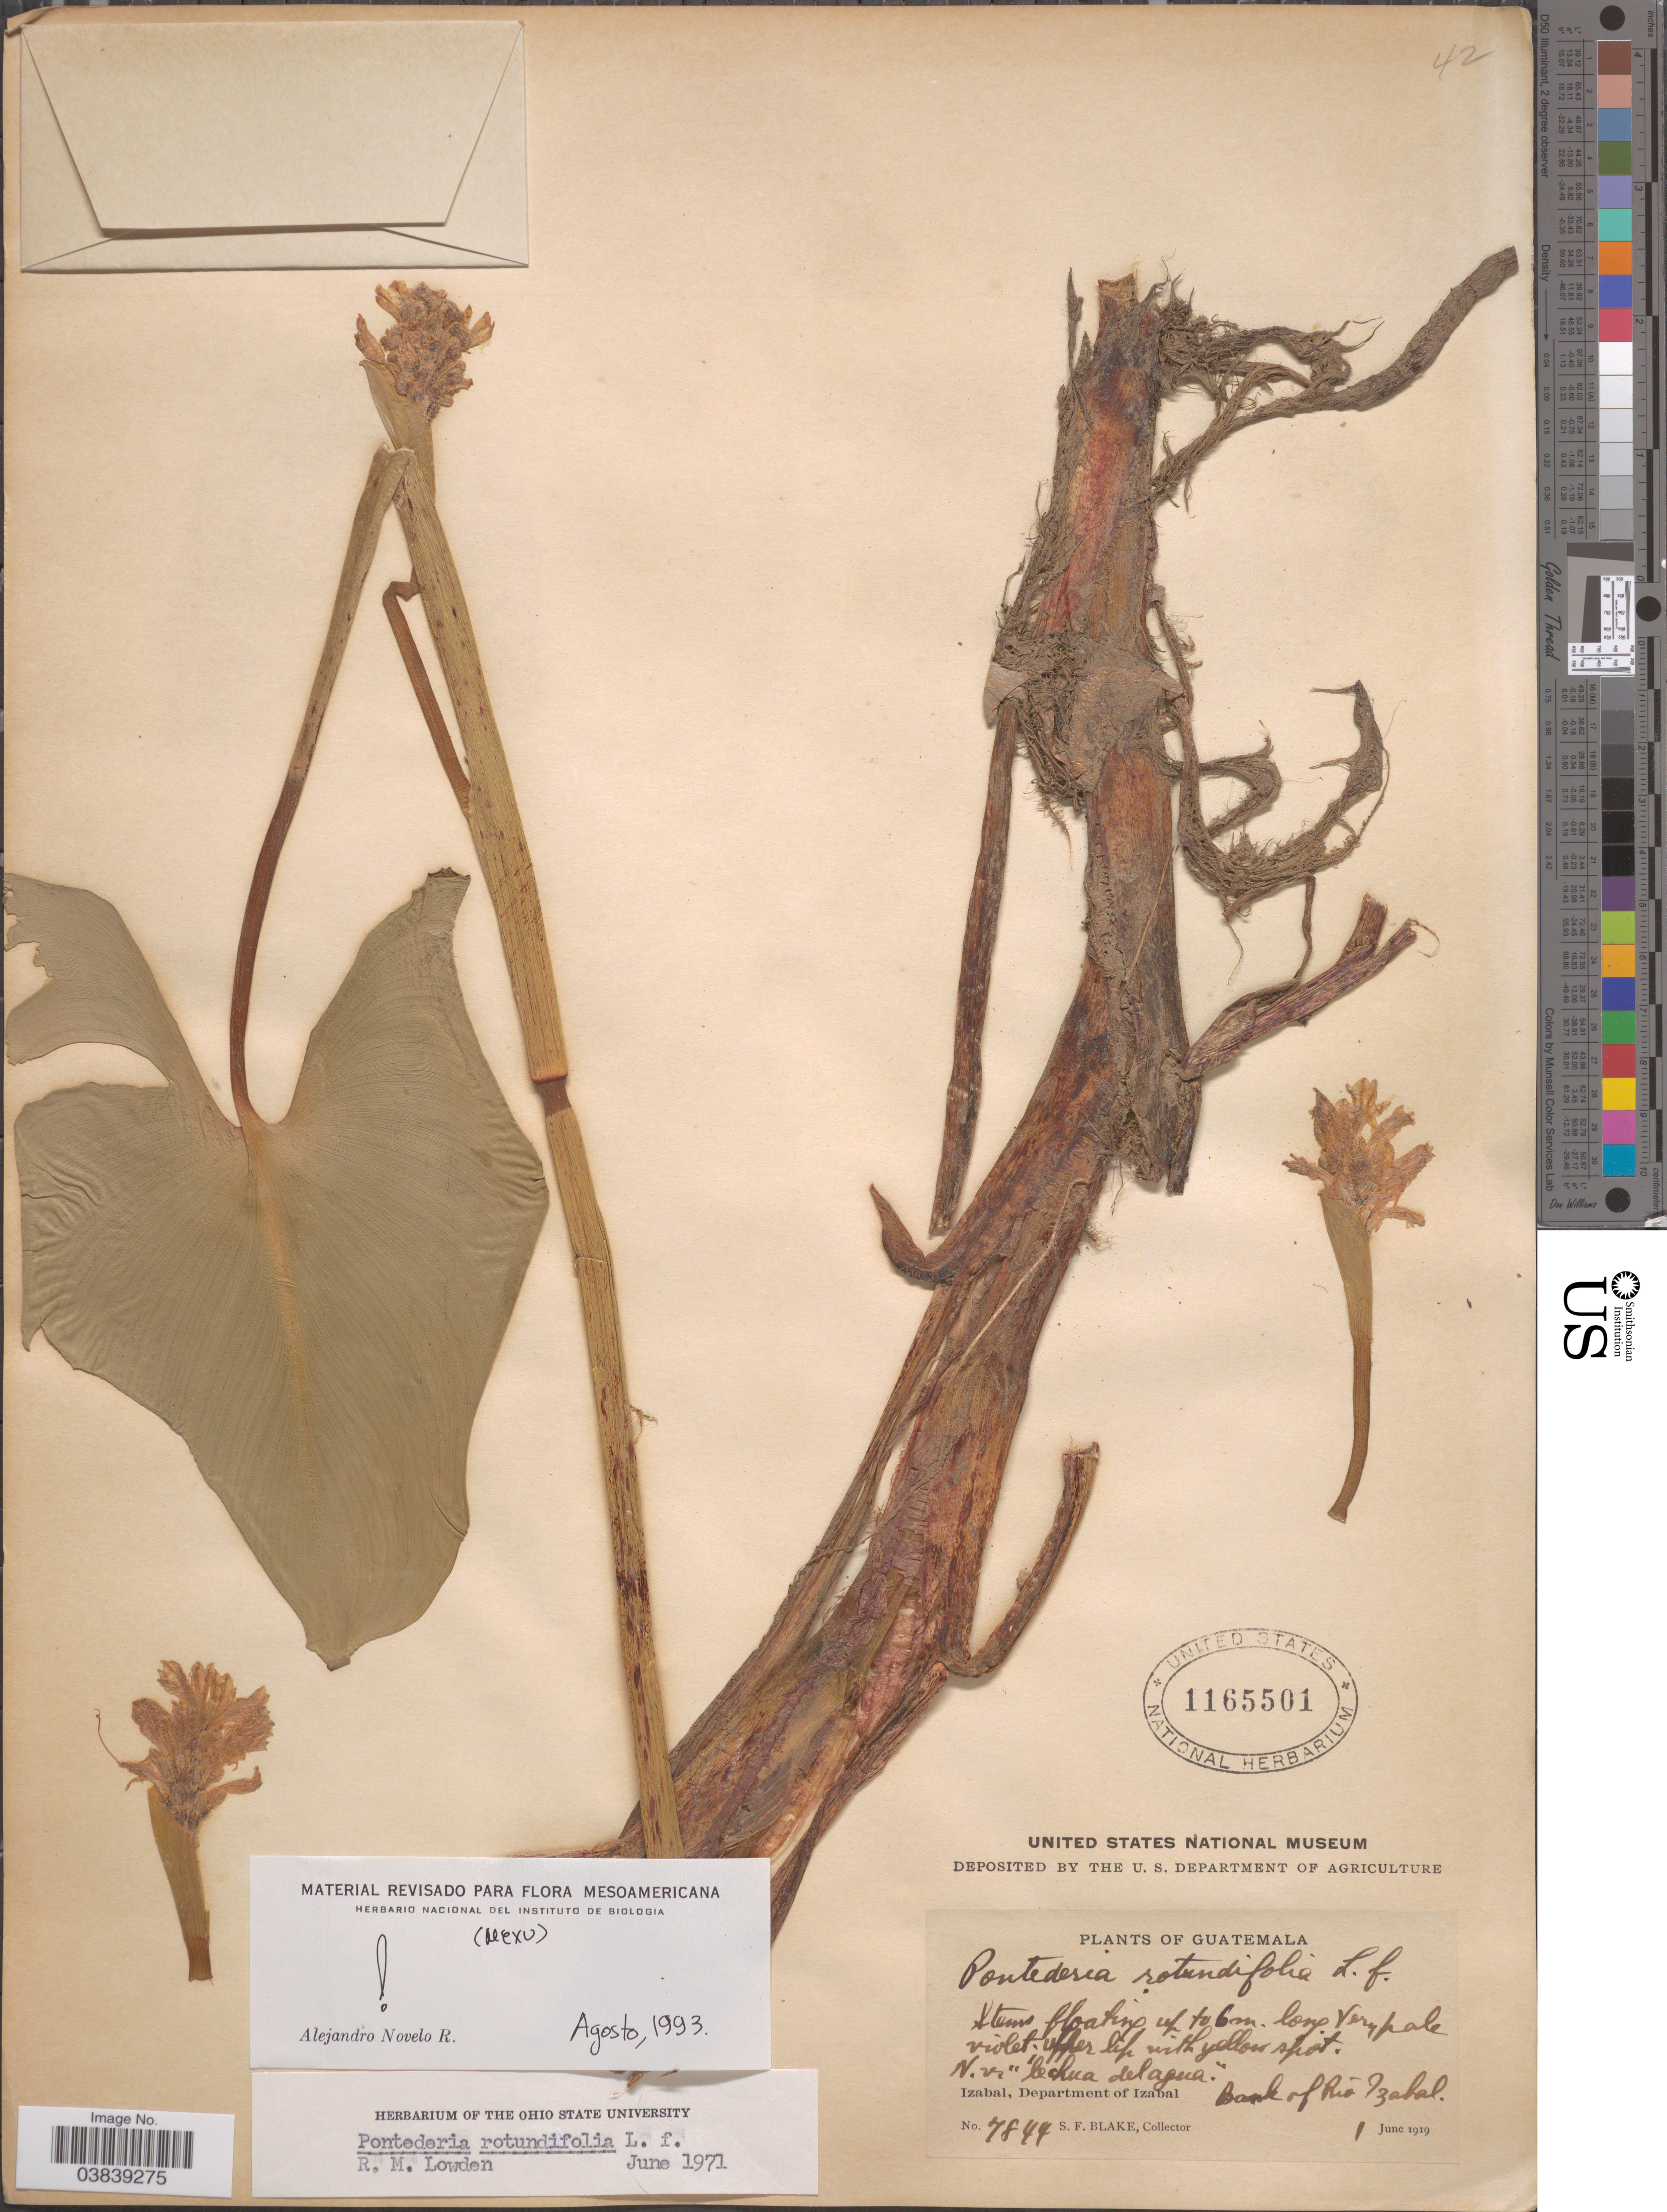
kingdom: Plantae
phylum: Tracheophyta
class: Liliopsida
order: Commelinales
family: Pontederiaceae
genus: Pontederia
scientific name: Pontederia rotundifolia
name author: L. f.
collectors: S. Blake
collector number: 7844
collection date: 1919-06-01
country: Guatemala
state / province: Izabal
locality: Izabal, Department of Izabal, Bank of Rio Izabal.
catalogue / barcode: US 1165501